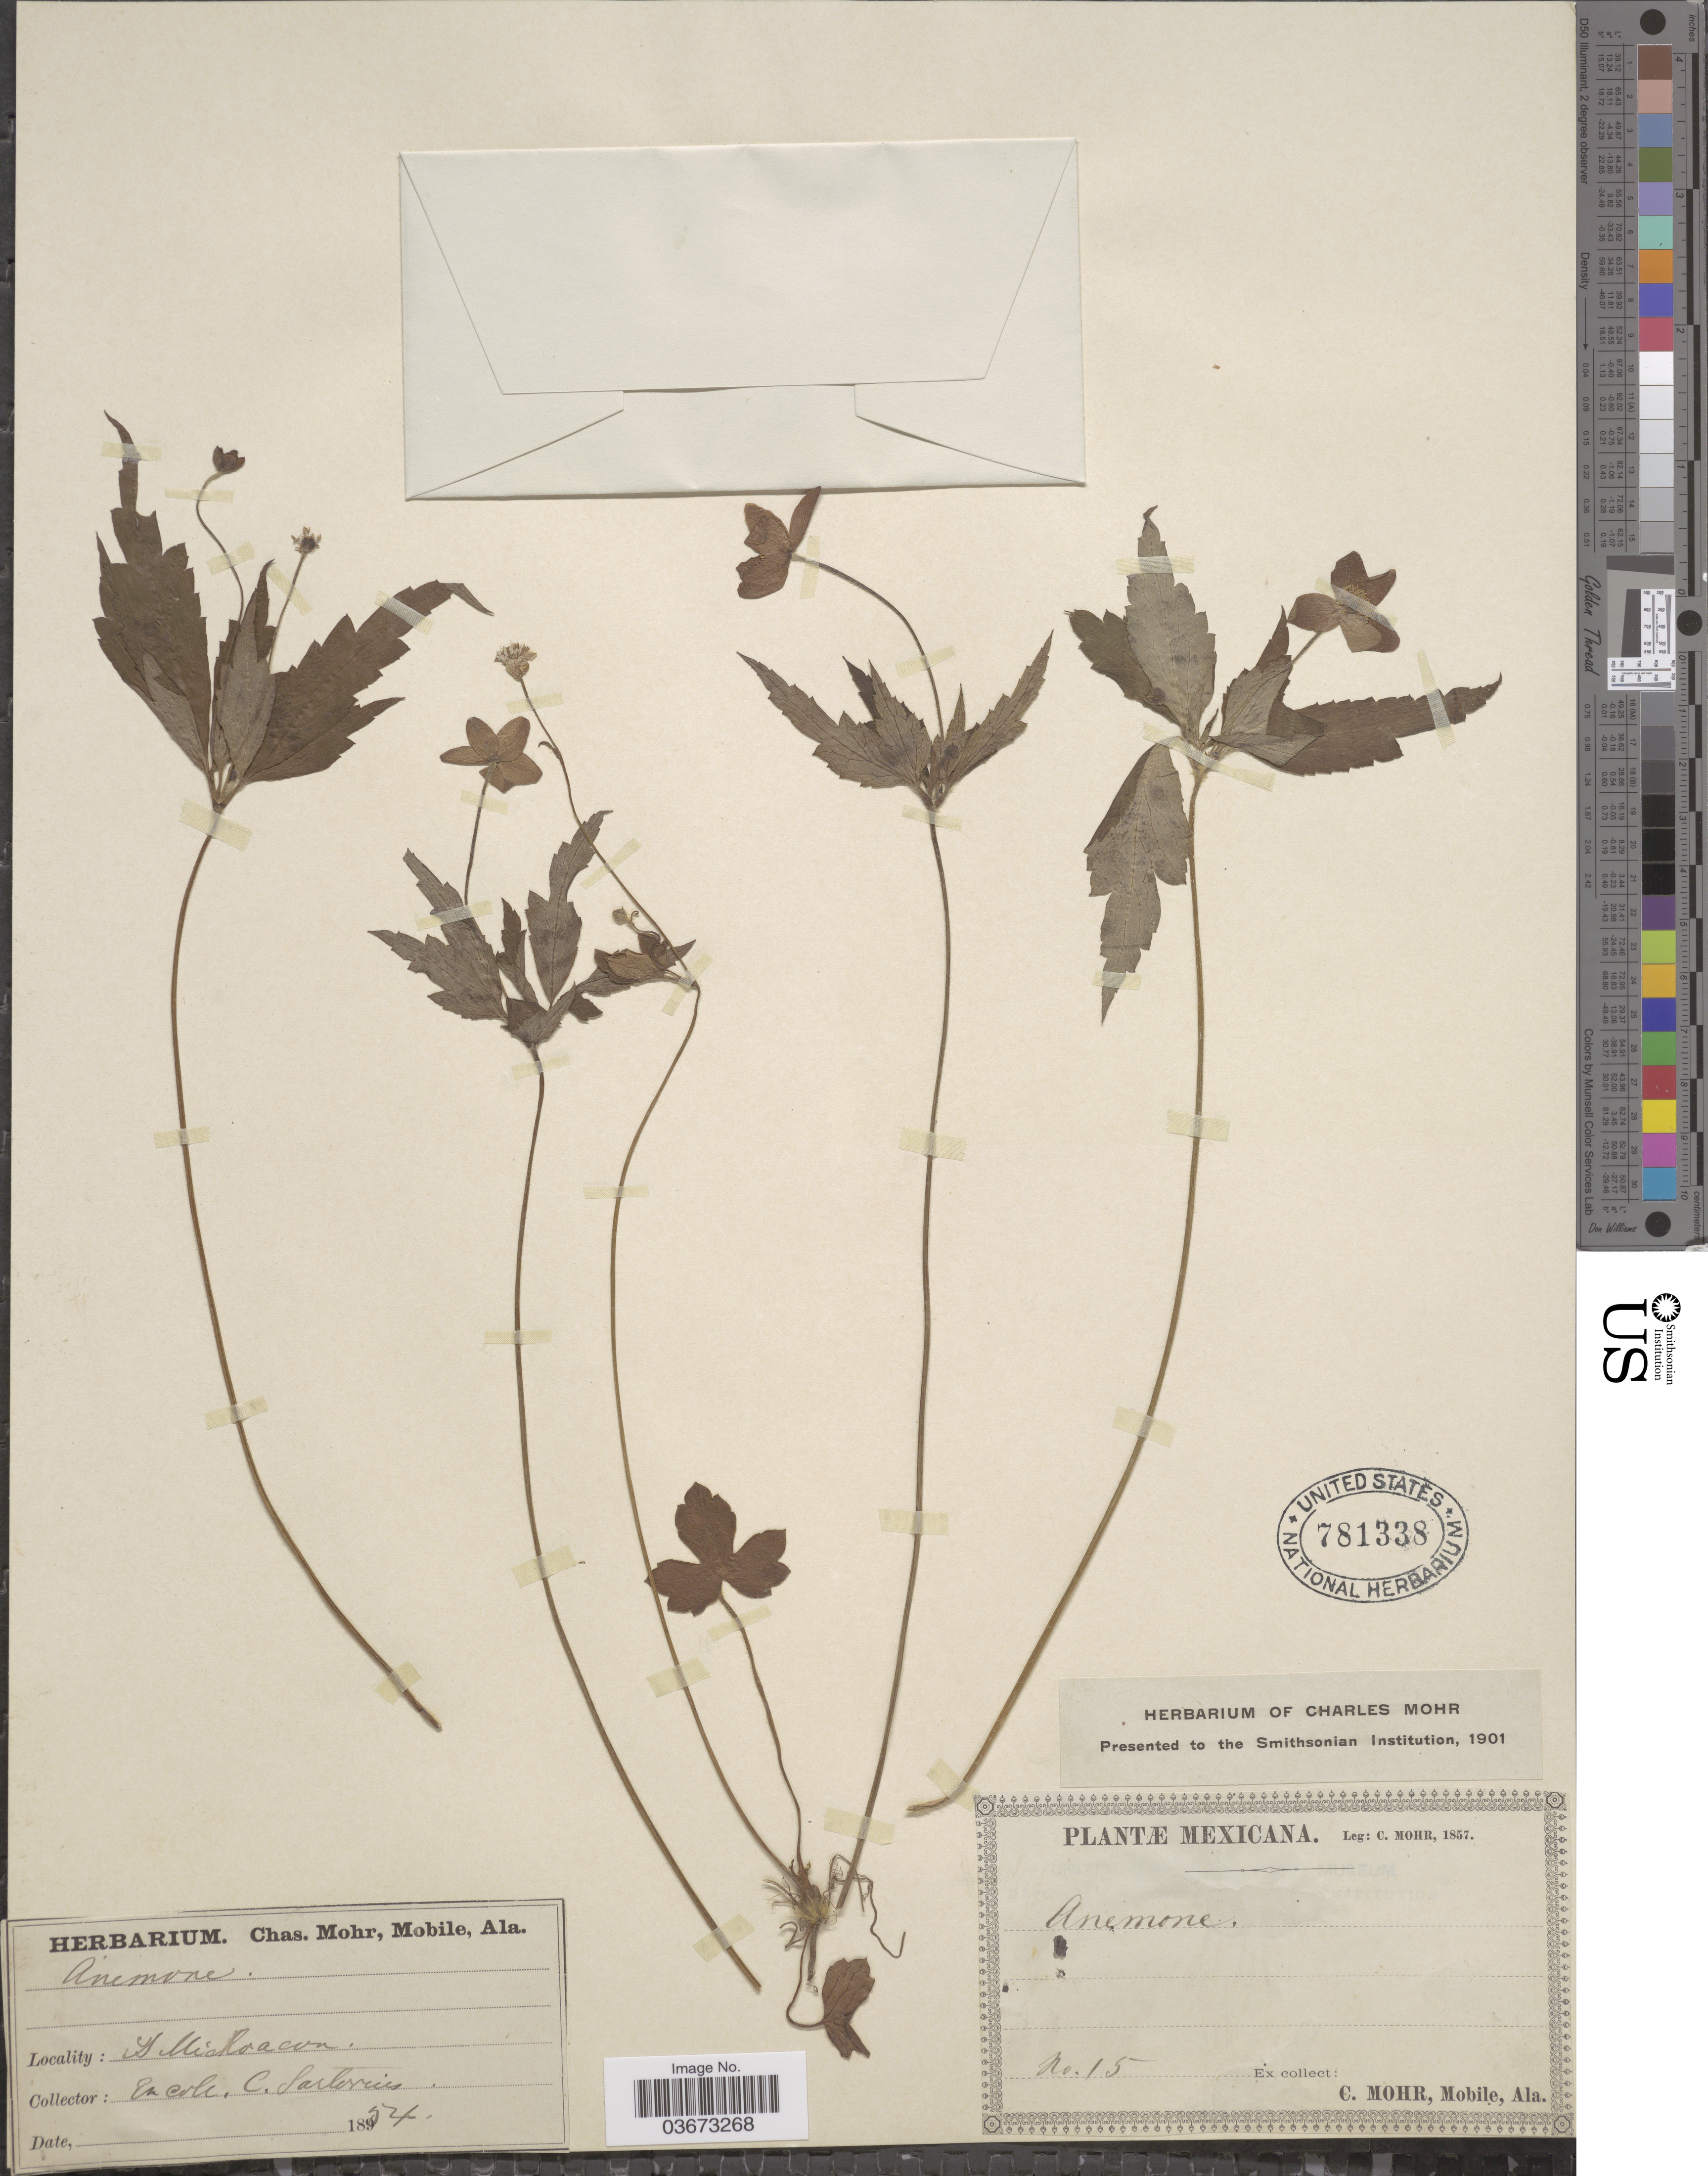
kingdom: Plantae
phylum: Tracheophyta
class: Magnoliopsida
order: Ranunculales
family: Ranunculaceae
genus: Anemone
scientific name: Anemone sp.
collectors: C. Sartorius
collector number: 15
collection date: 1854/1857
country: Mexico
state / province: Michoacán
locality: S. Michoacan.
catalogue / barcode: US 781338